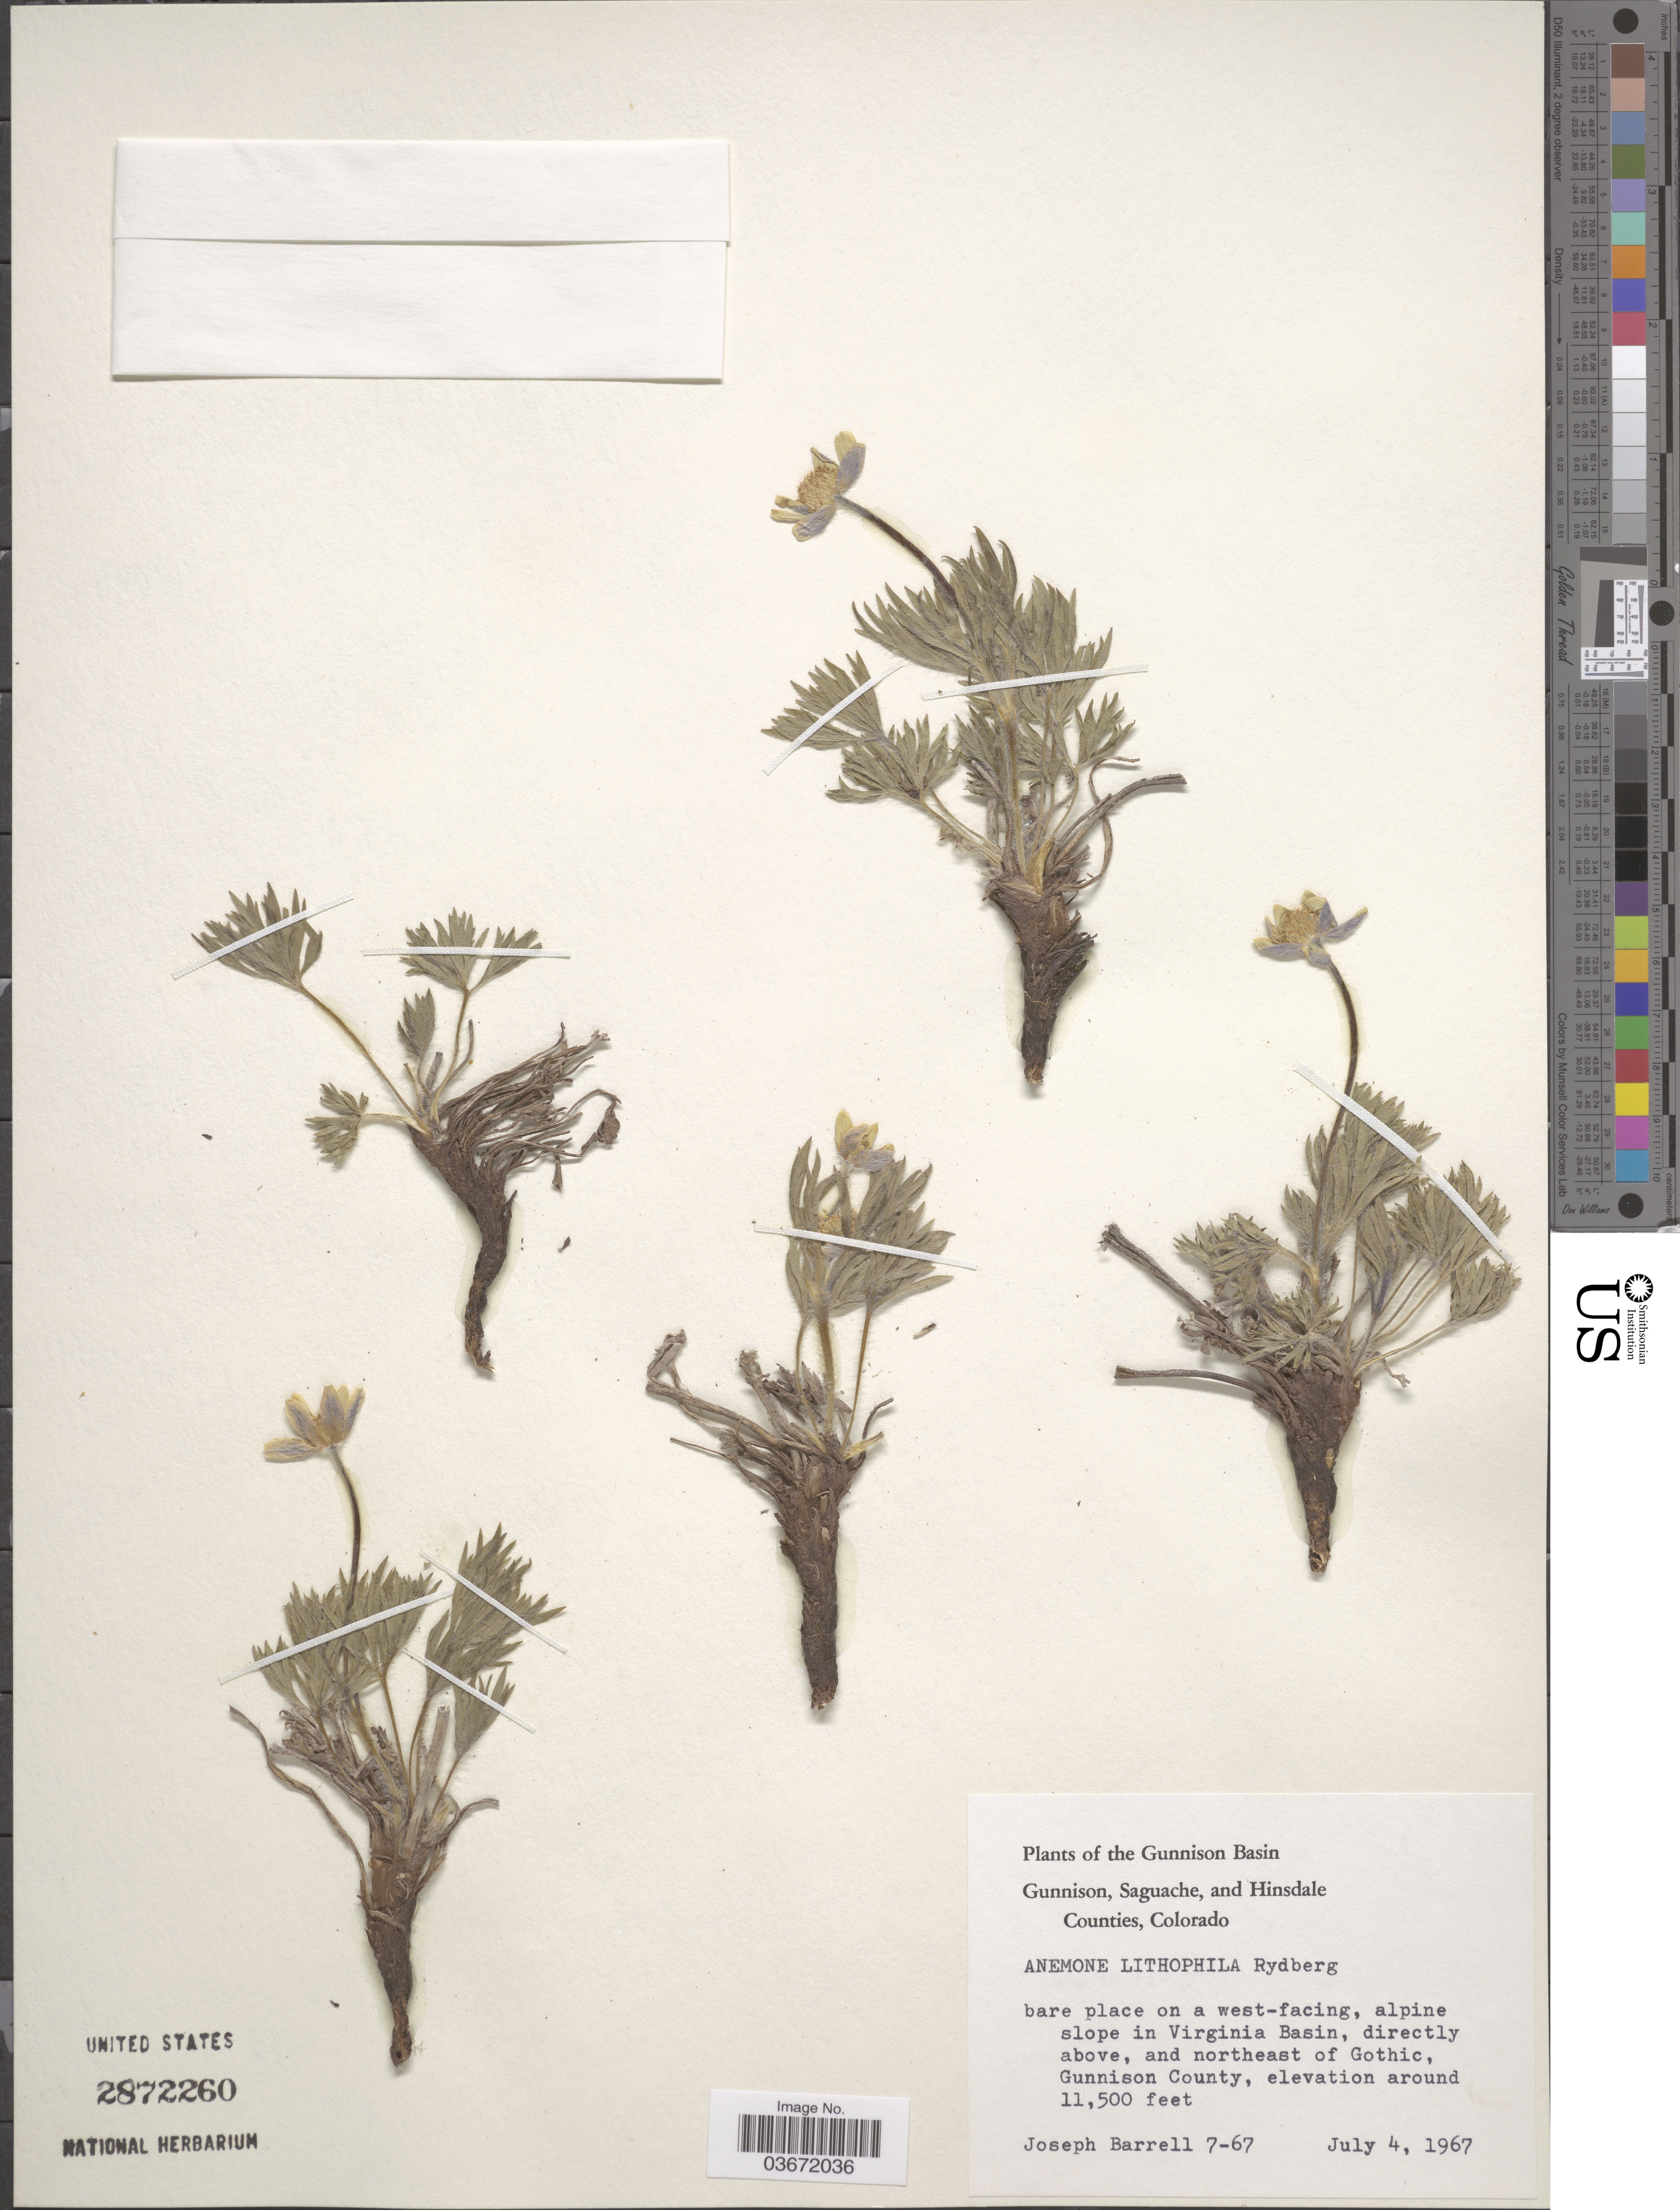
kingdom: Plantae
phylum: Tracheophyta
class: Magnoliopsida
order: Ranunculales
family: Ranunculaceae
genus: Anemone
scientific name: Anemone lithophila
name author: Rydb.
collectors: J. Barrell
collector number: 7-67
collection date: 1967-07-04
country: United States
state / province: Colorado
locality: The Gunnison Basin. Slope in Virginia Basin, directly above, and northeast of Gothic, Gunnison County.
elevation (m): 3505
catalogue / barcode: US 2872260